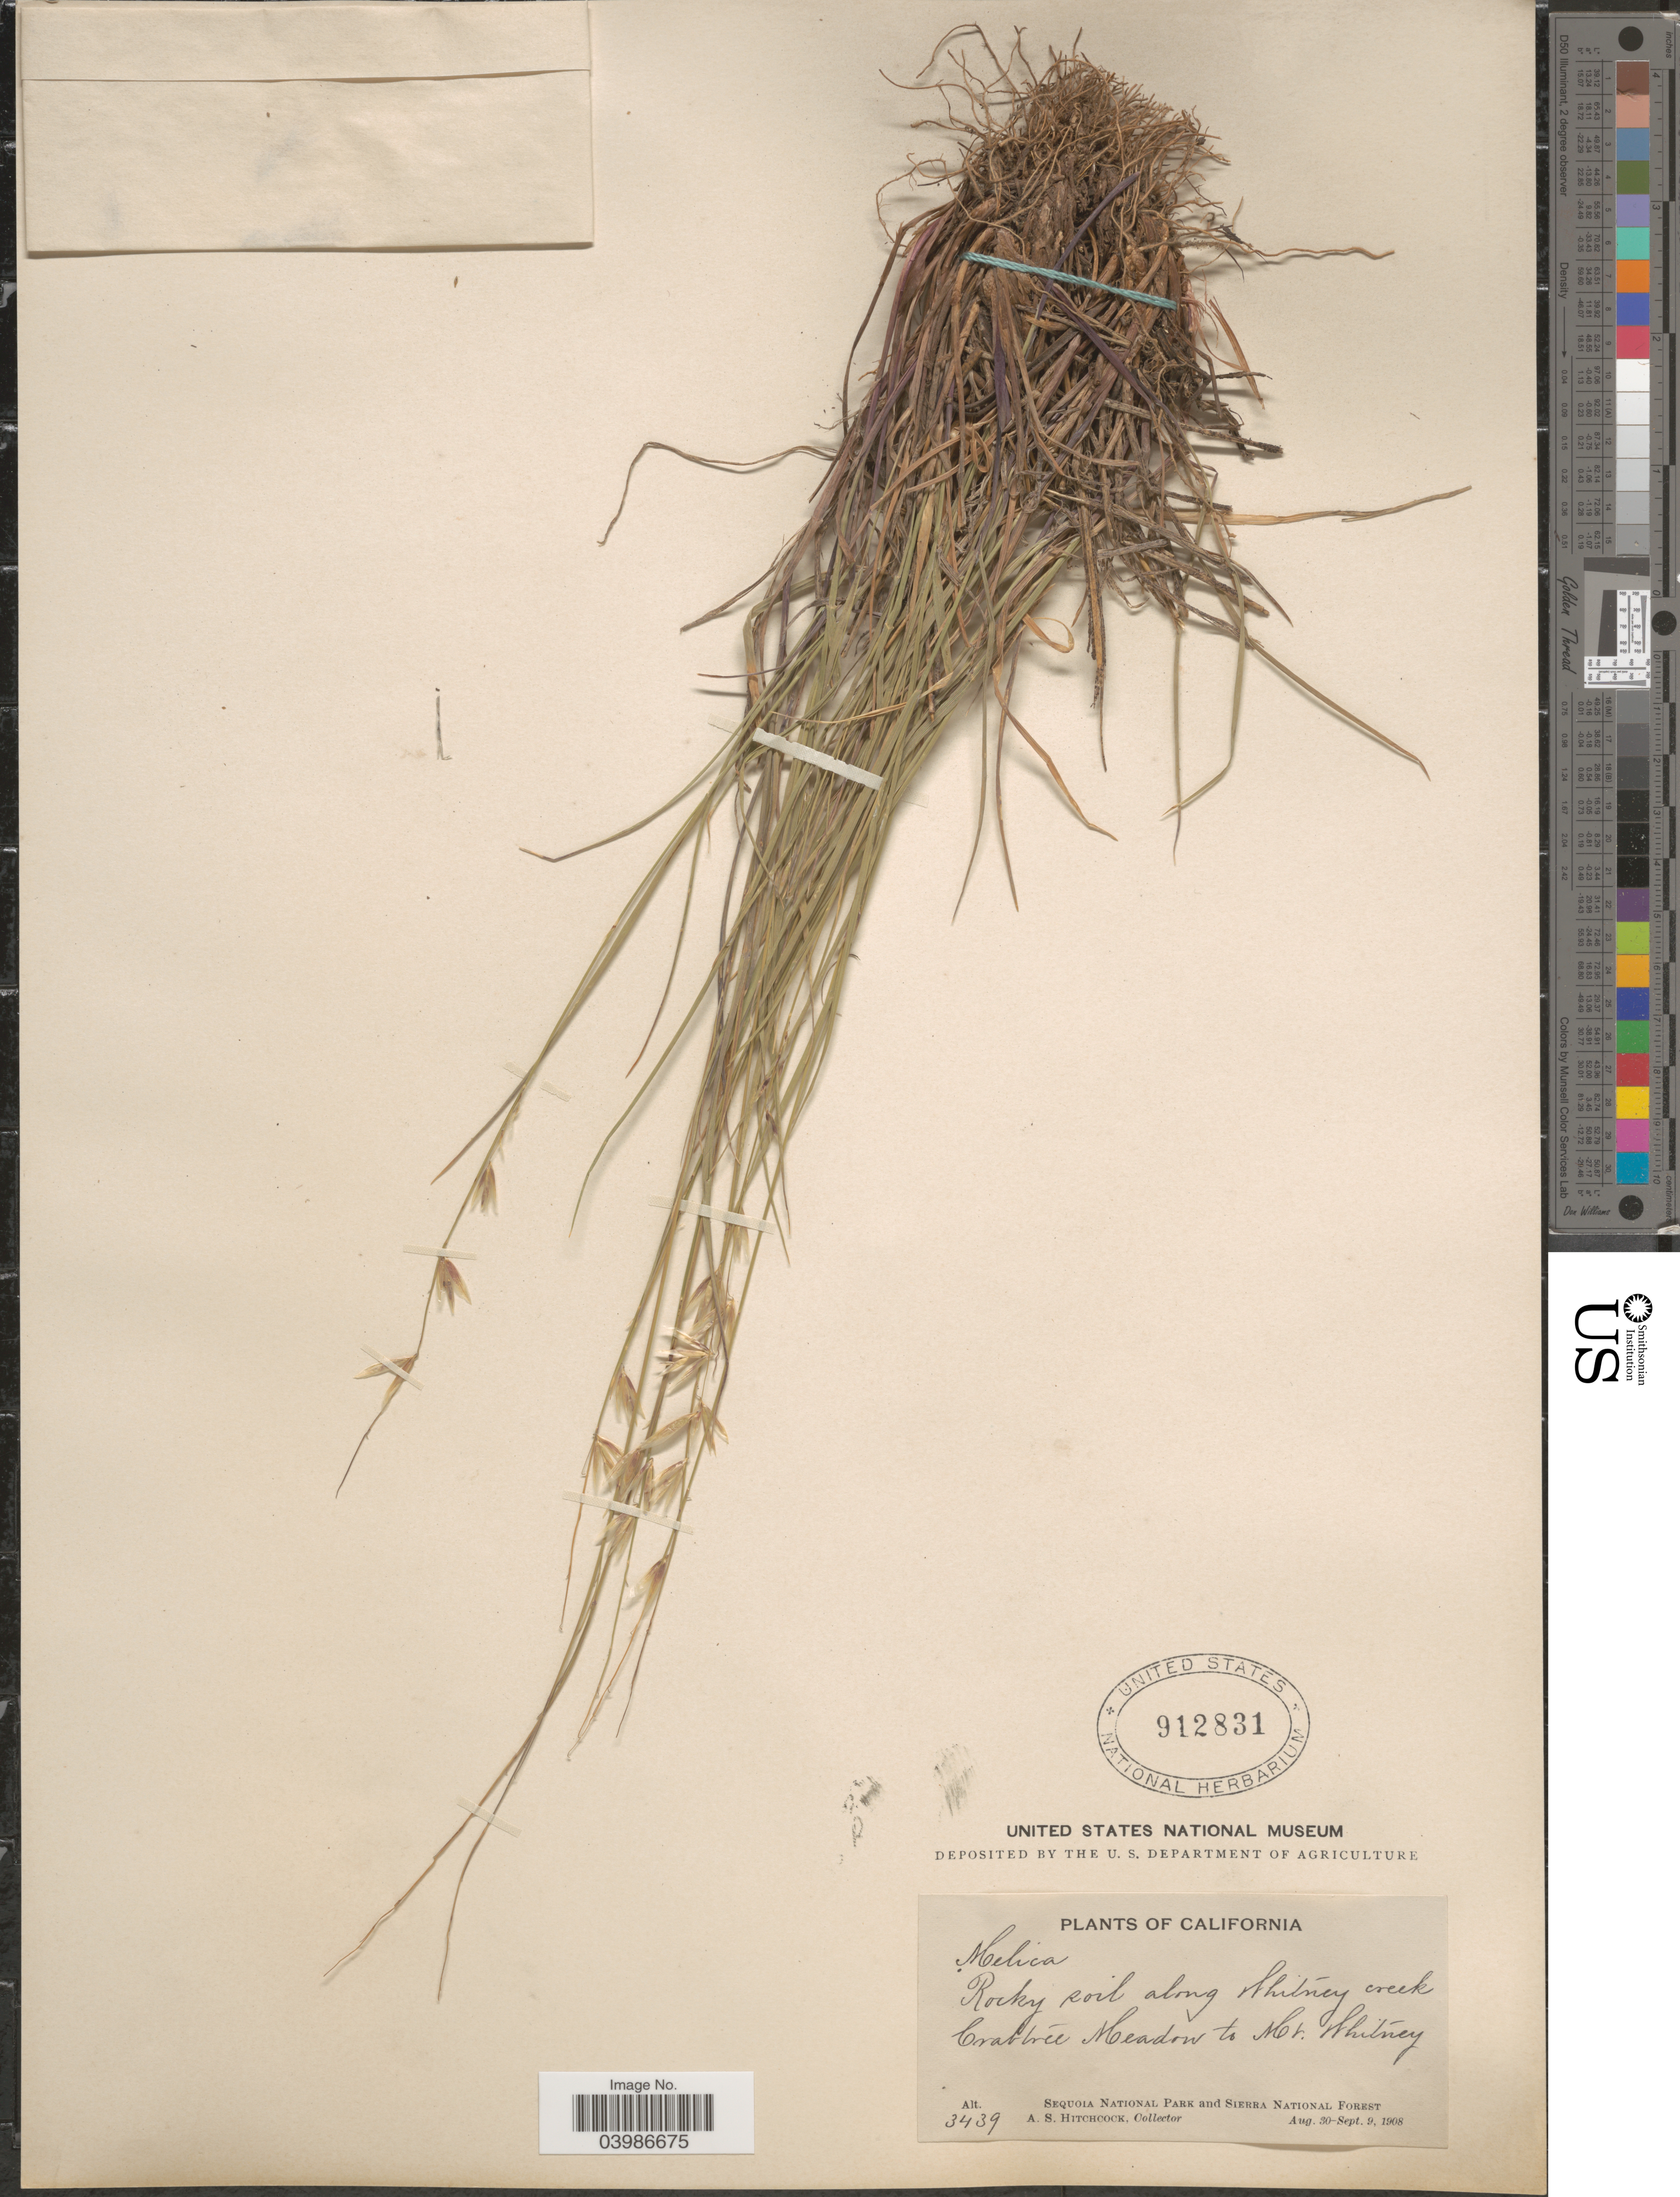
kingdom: Plantae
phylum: Tracheophyta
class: Liliopsida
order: Poales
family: Poaceae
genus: Melica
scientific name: Melica stricta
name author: Bol.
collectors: A. S. Hitchcock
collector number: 3439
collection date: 1908-08-30/1908-09-09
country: United States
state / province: California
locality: Rocky soil along Whitney creek, Crabtree Meadows to Mt. Whitney. Sequoia National Park and Sierra National Forst.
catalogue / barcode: US 912831